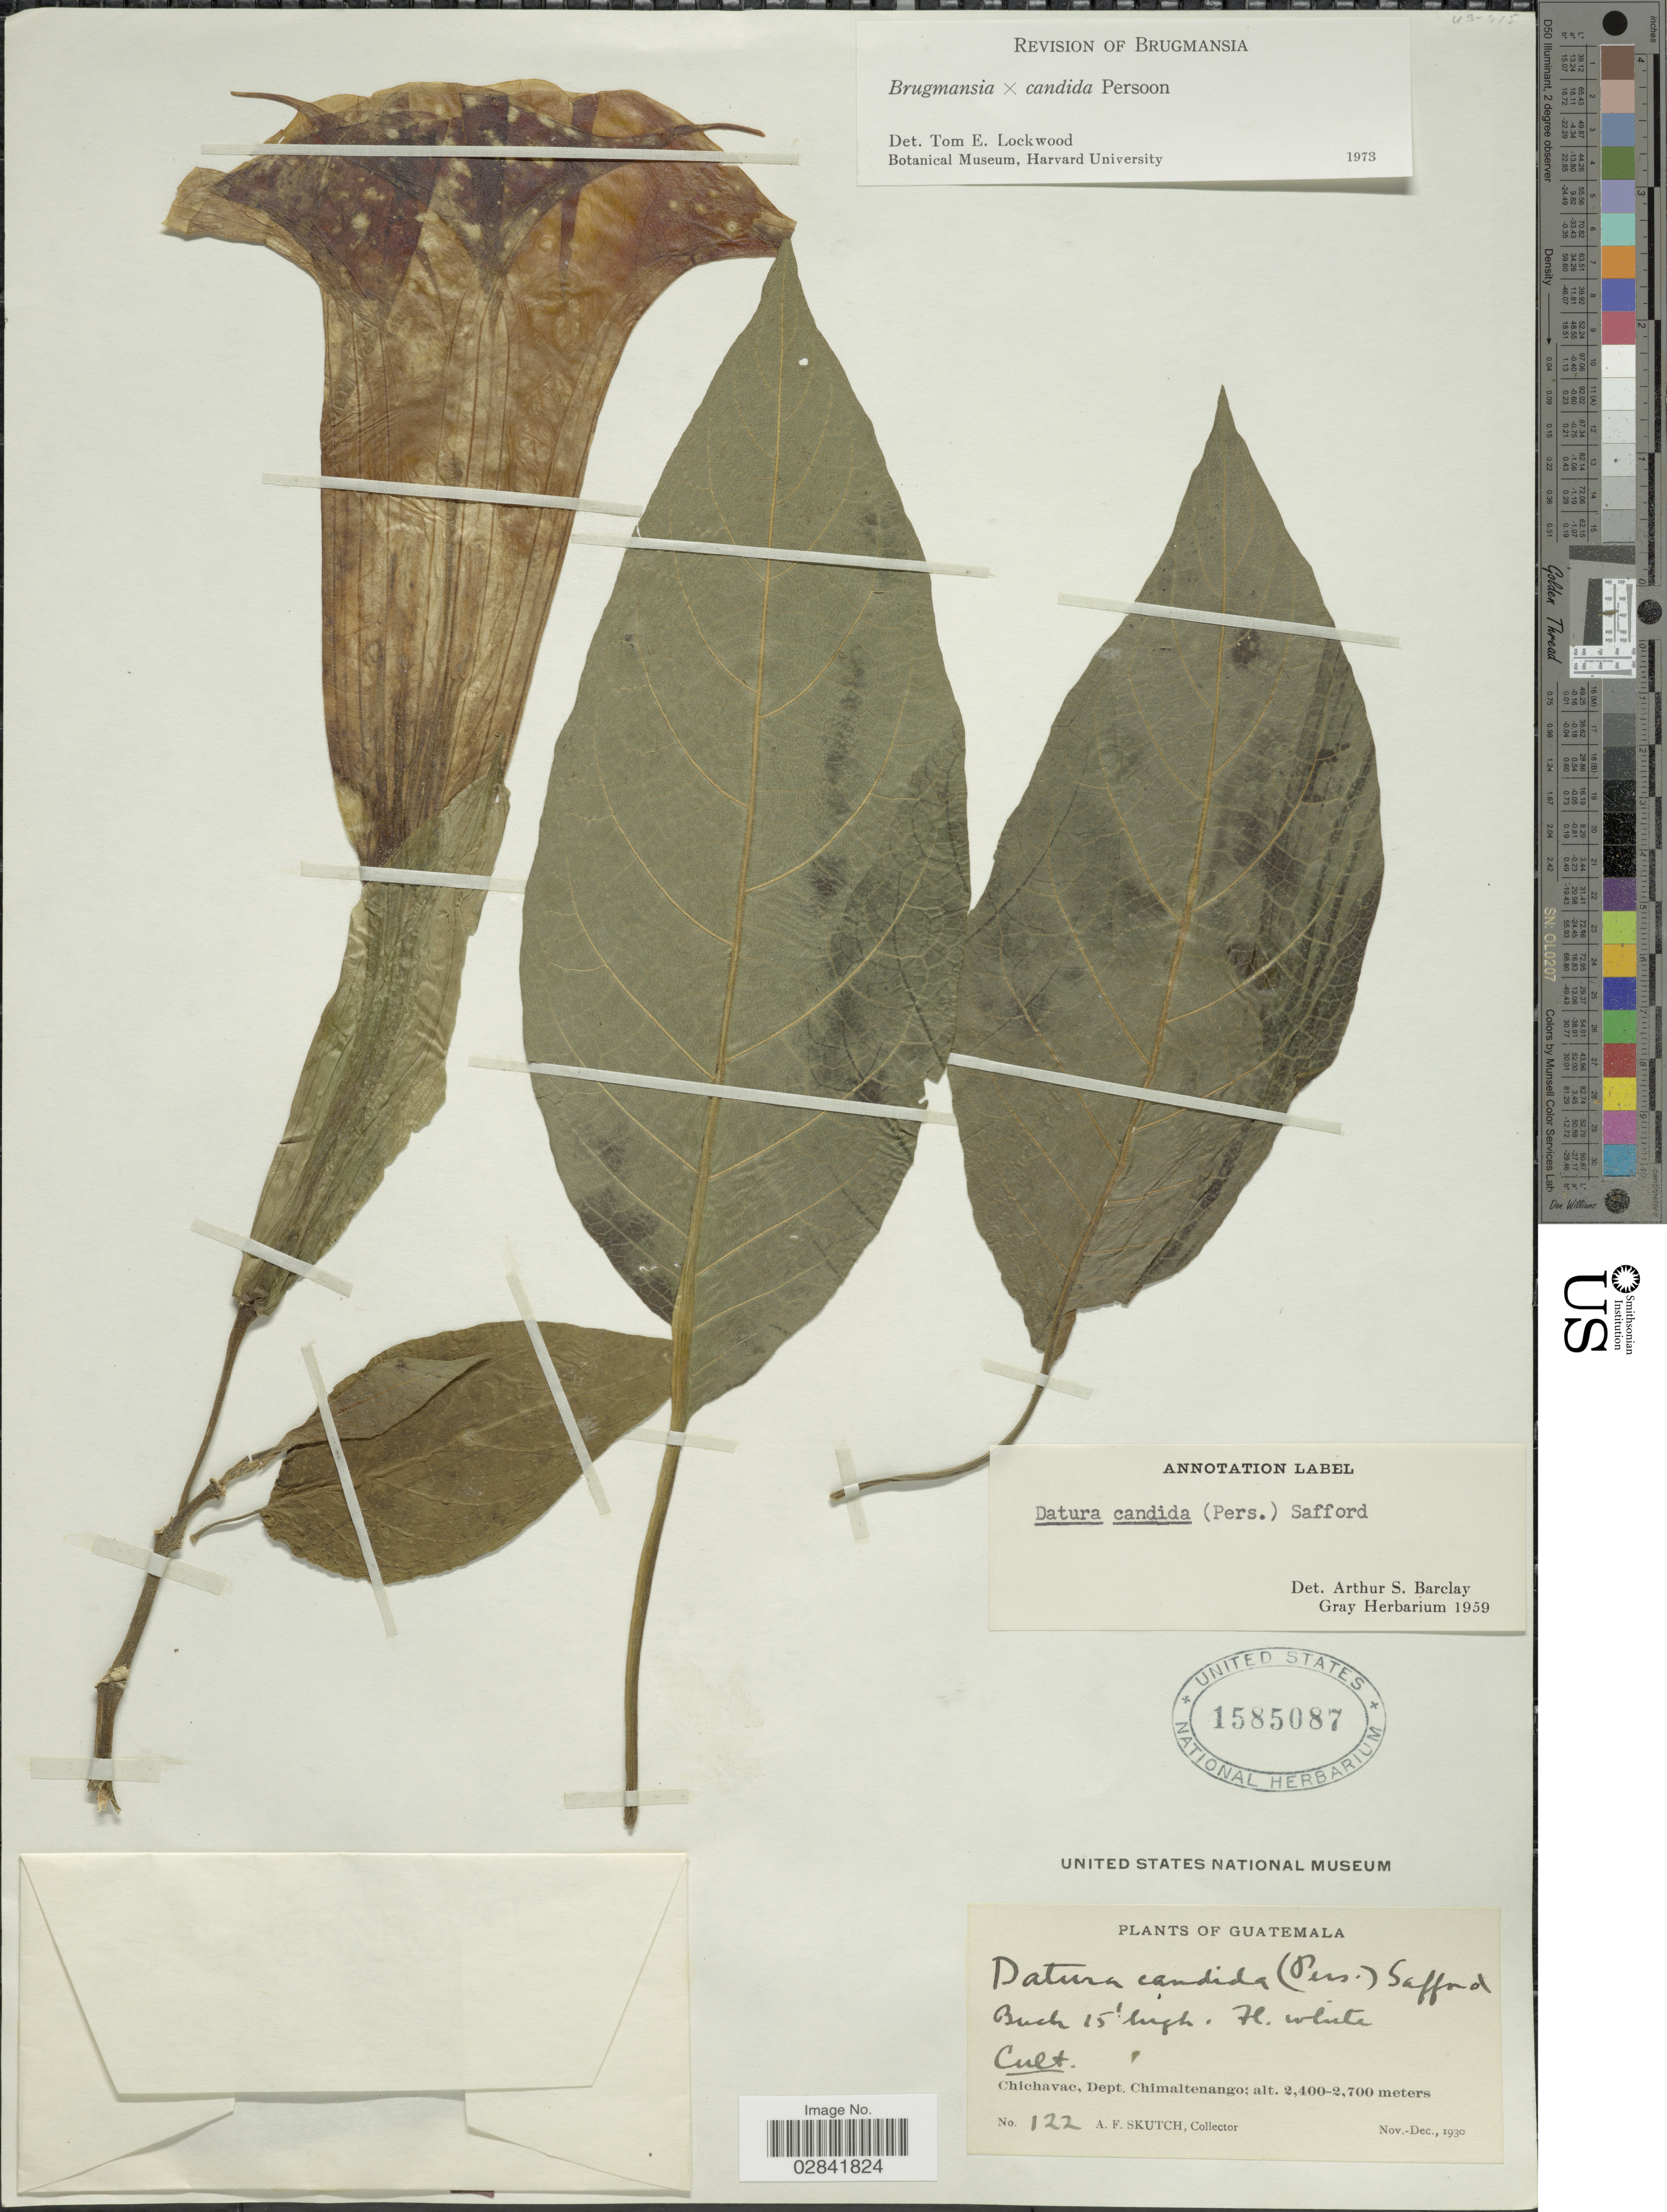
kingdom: Plantae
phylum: Tracheophyta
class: Magnoliopsida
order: Solanales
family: Solanaceae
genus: Brugmansia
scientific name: Brugmansia x candida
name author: Pers.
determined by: Lockwood, T. E.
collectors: A. F. Skutch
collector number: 122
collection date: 1930-11/1930-12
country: Guatemala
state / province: Chimaltenango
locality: Chichavac, Dept. Chimaltenango.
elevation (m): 2400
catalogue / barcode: US 1585087